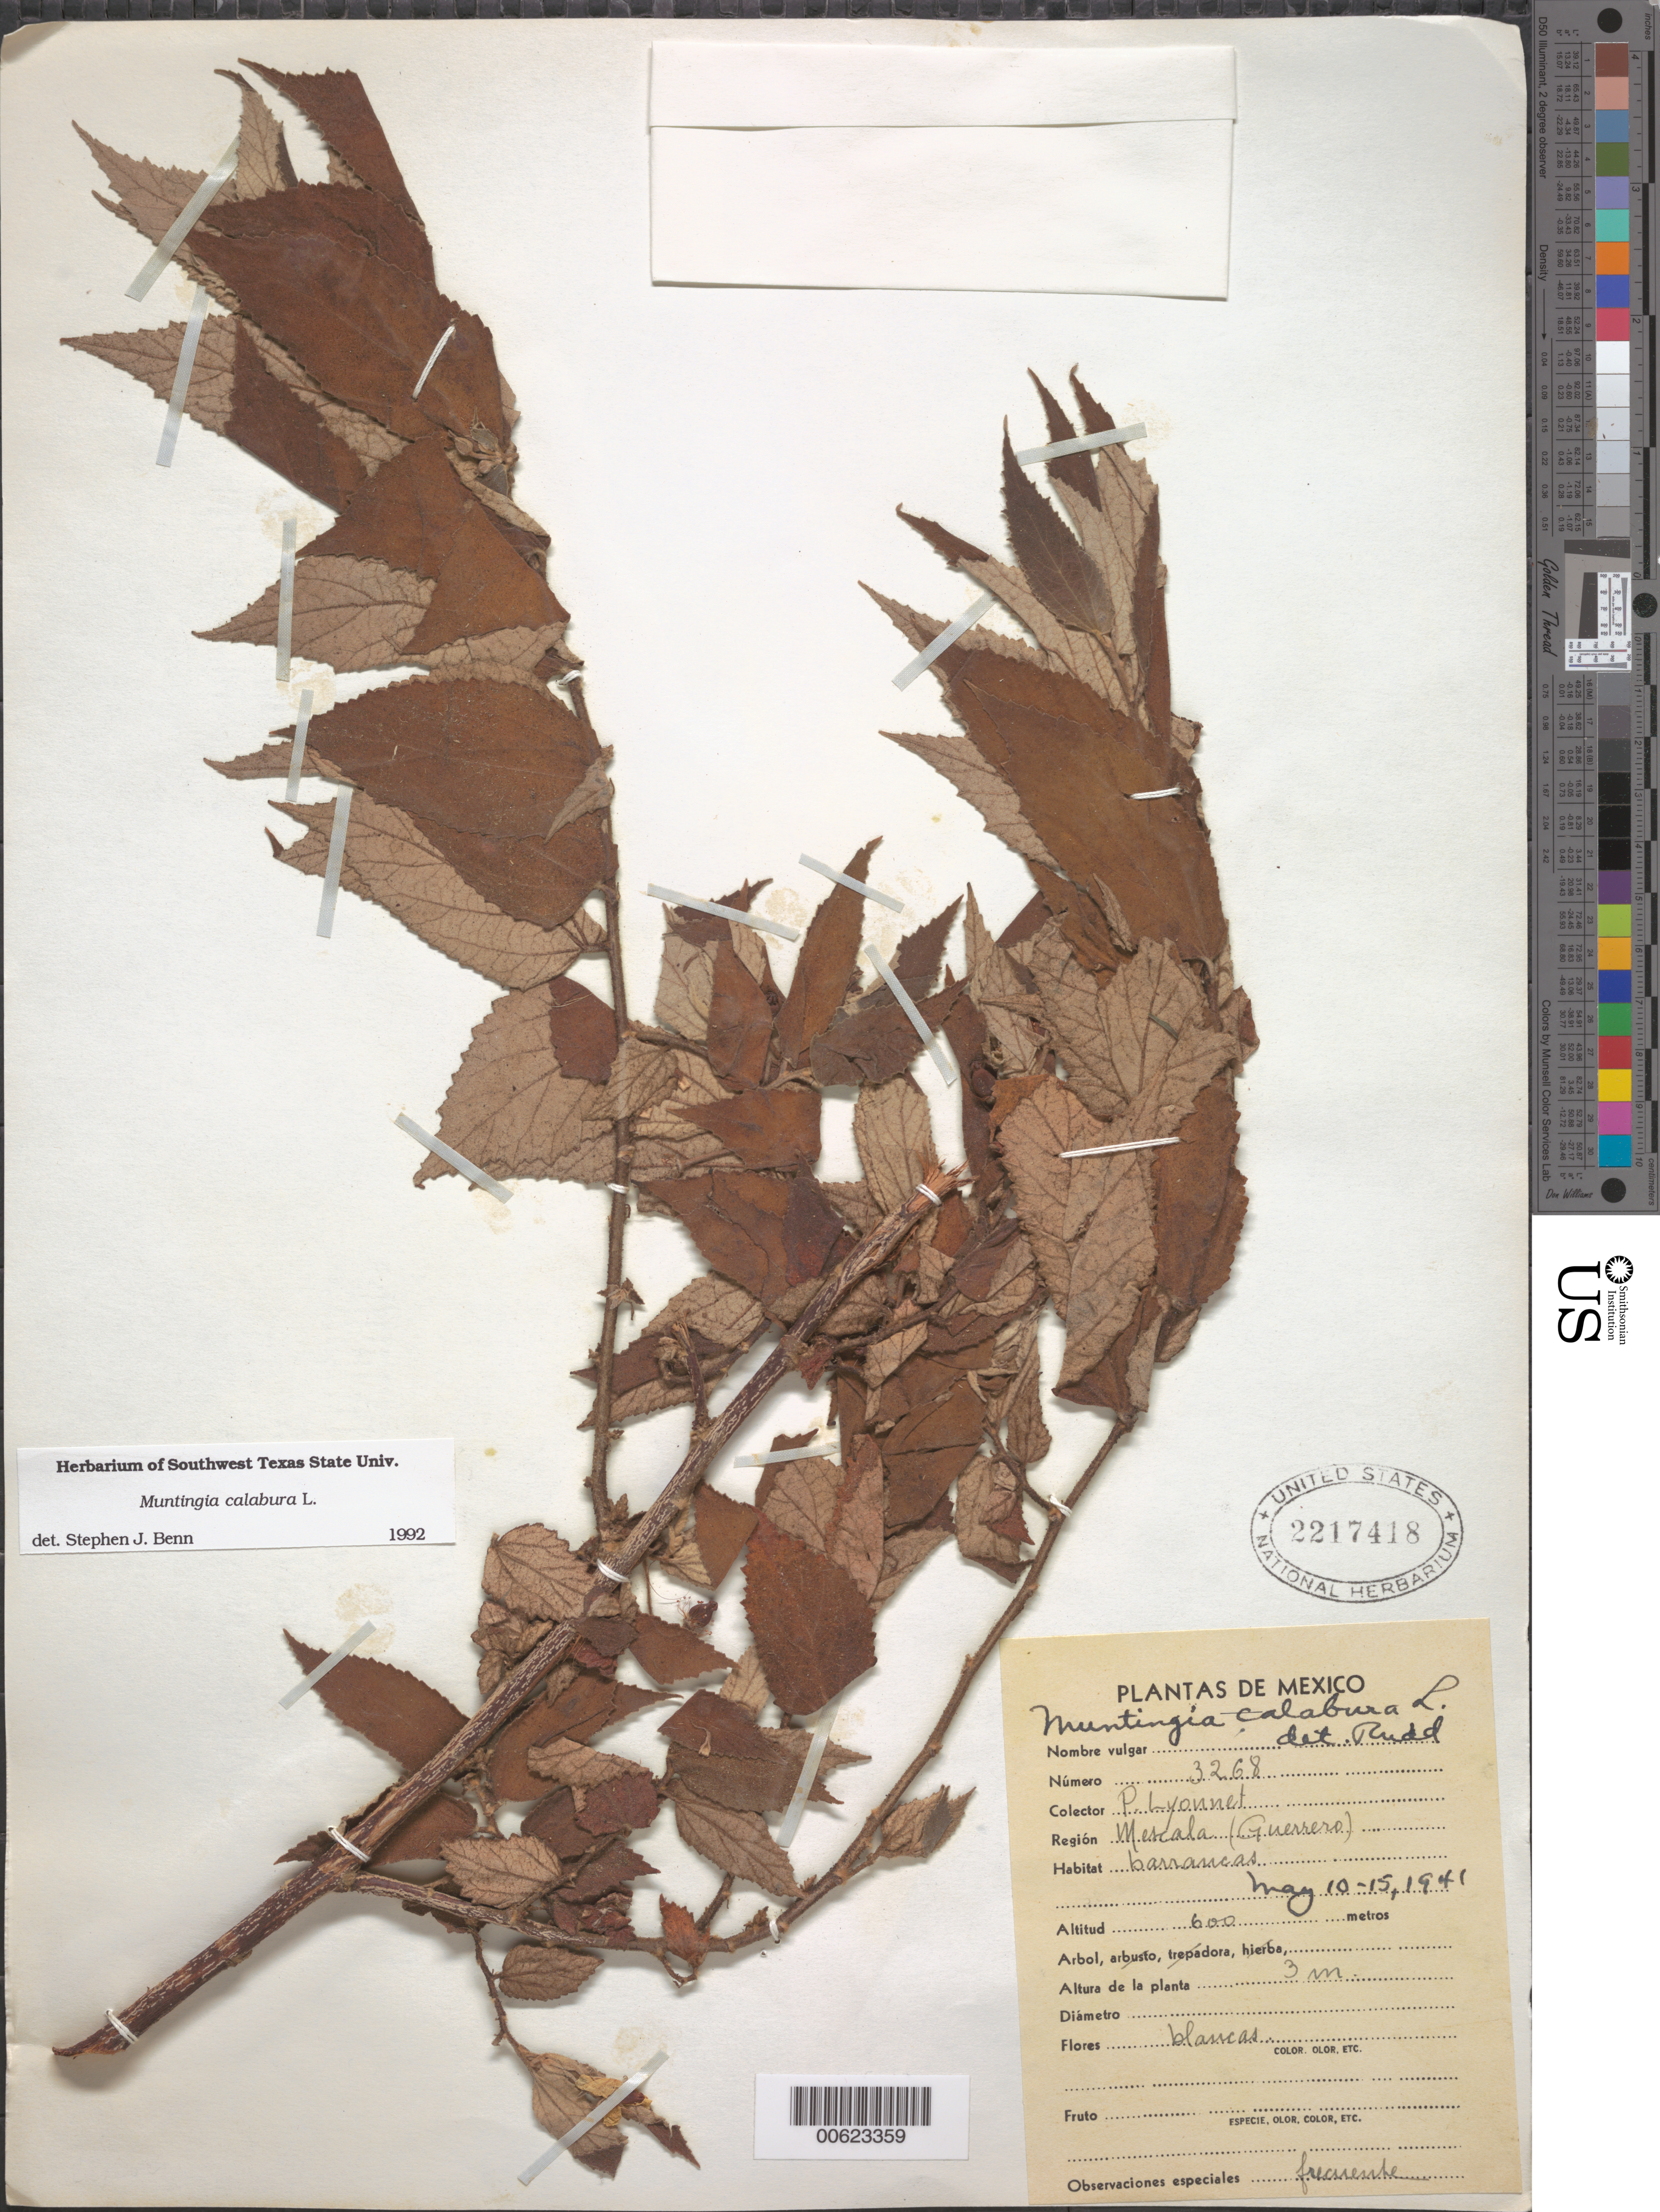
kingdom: Plantae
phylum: Tracheophyta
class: Magnoliopsida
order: Malvales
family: Muntingiaceae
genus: Muntingia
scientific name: Muntingia calabura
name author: L.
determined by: Benn, S. J.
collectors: P. Lyonnet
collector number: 3268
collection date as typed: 10 May 1941 to 15 May 1941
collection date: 1941-05-10/1941-05-15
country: Mexico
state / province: Guerrero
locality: Mescala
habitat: Barrancas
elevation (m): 600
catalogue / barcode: US 2217418